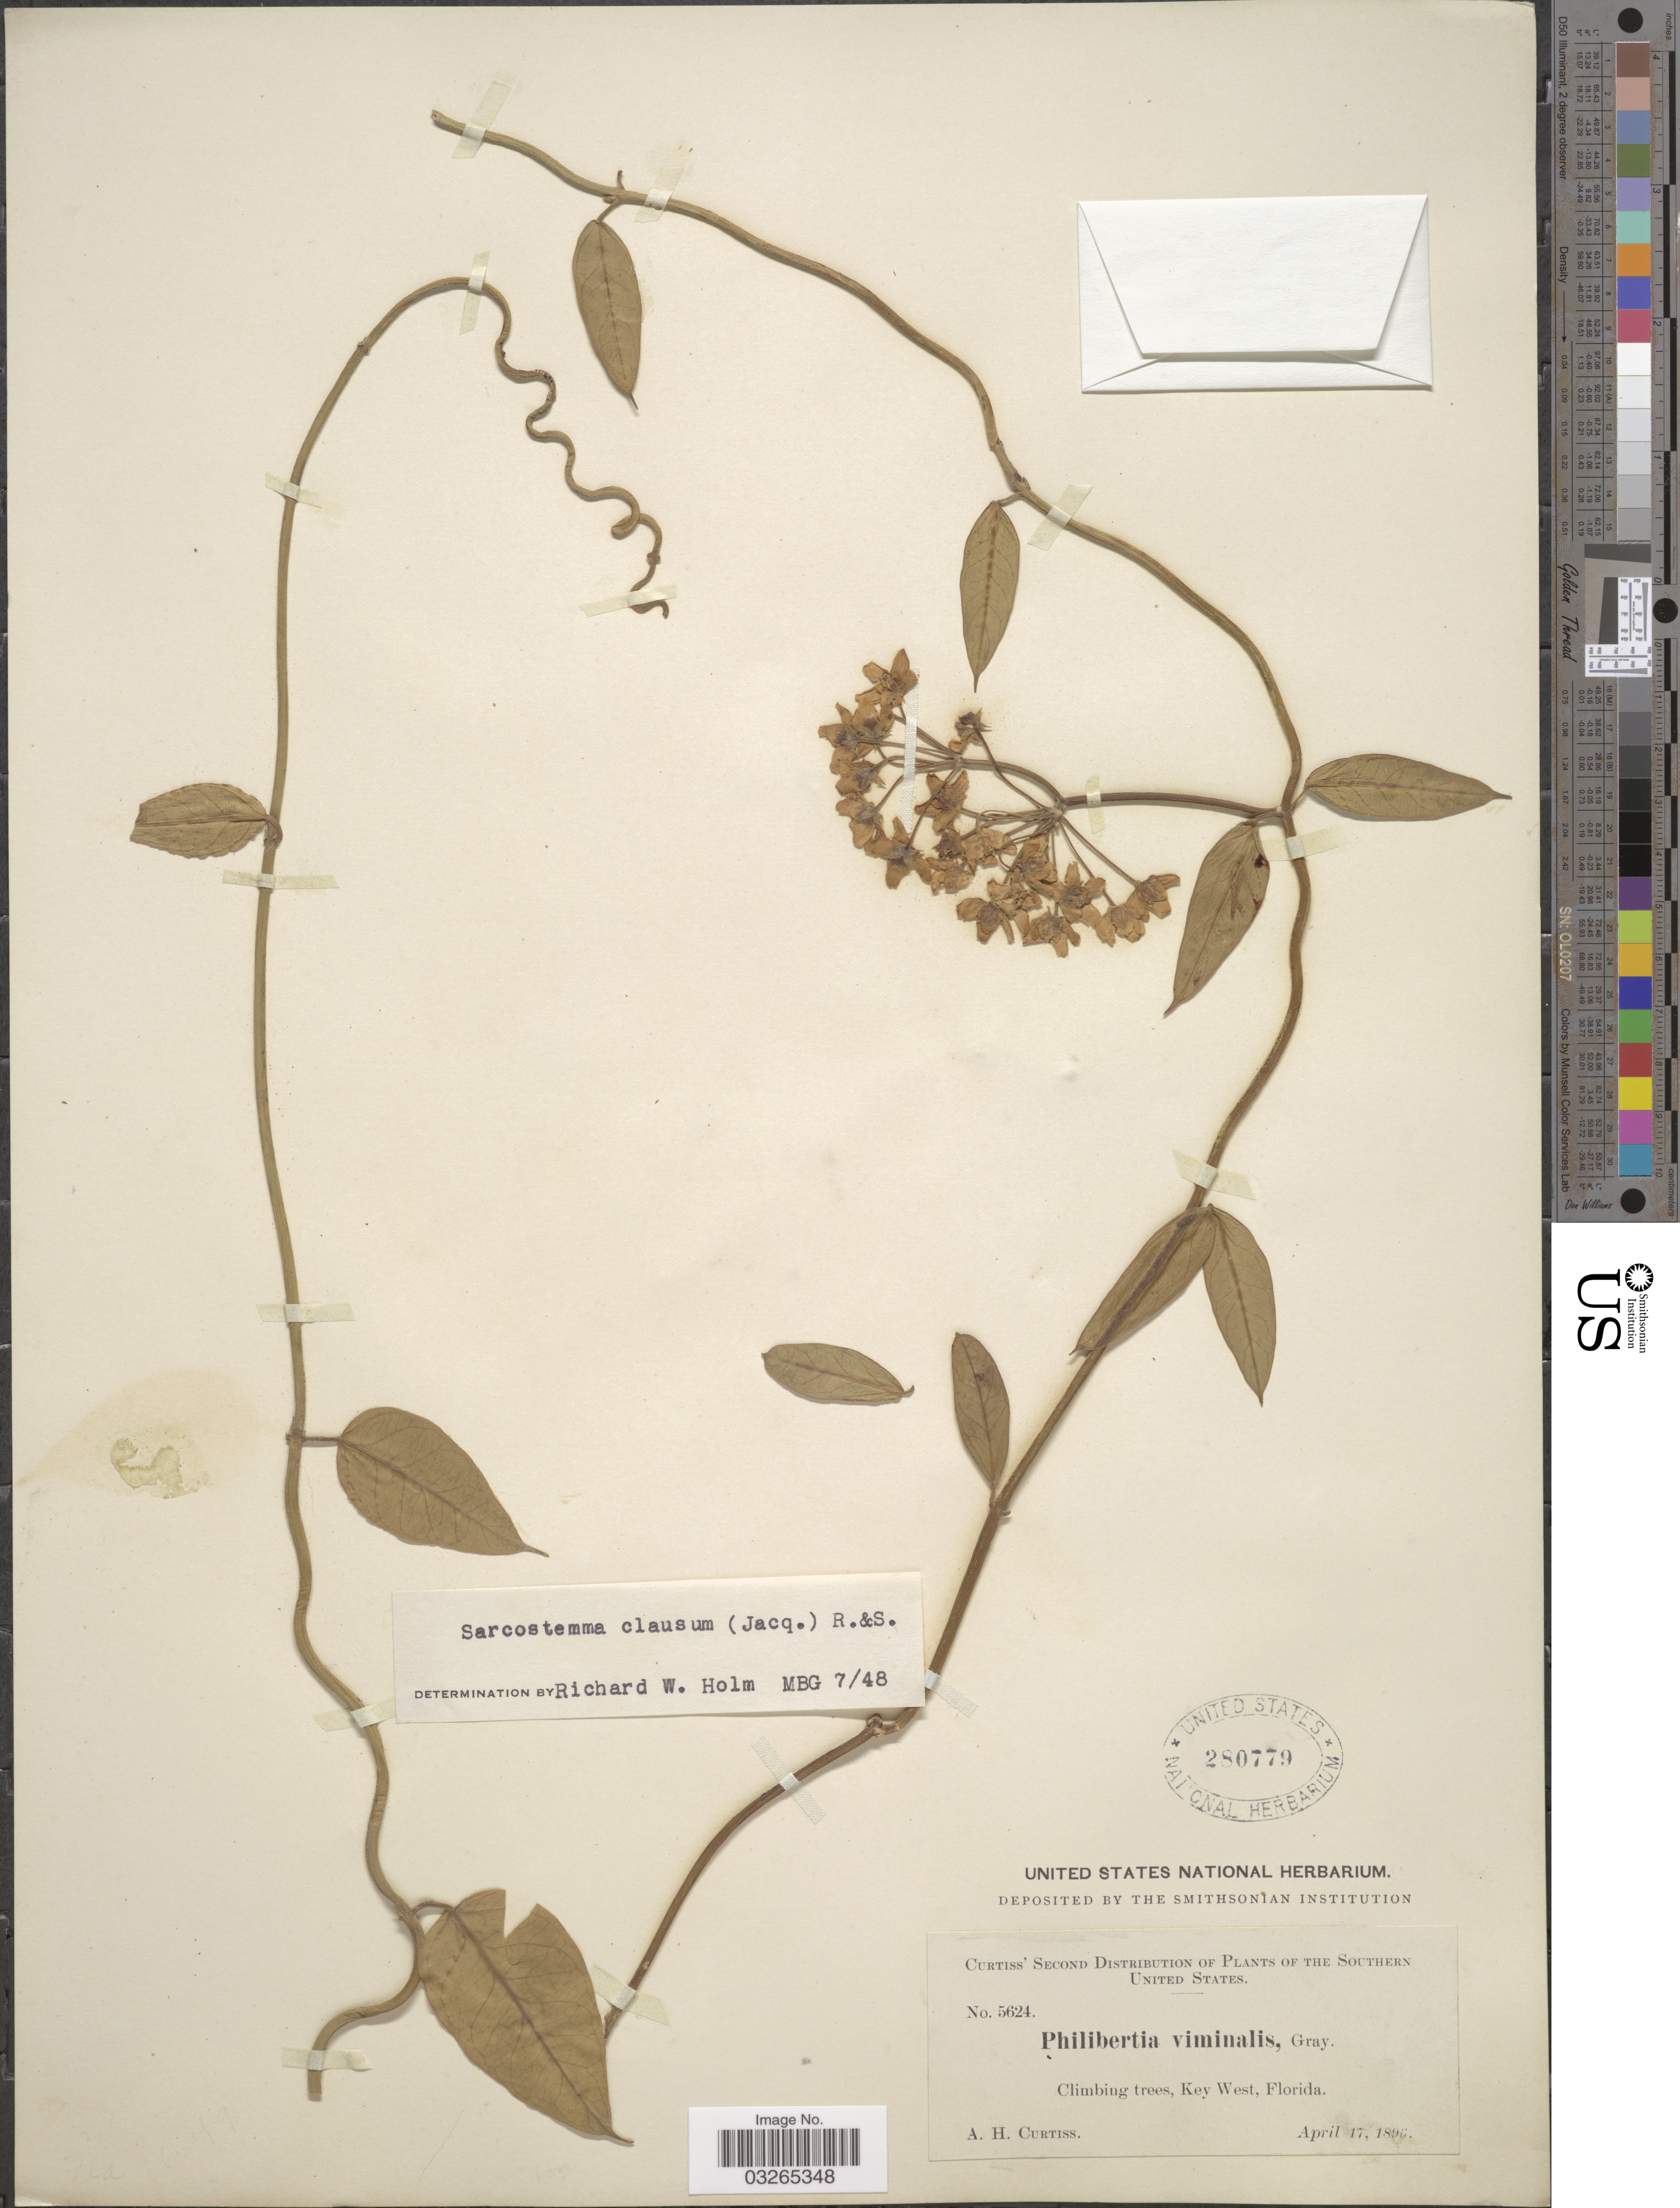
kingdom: Plantae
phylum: Tracheophyta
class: Magnoliopsida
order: Gentianales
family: Apocynaceae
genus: Sarcostemma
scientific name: Sarcostemma clausum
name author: (Jacq.) Schult.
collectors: A. H. Curtiss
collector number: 5624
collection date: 1896-04-17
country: United States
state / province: Florida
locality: Southern United States. Climbing trees, Key West.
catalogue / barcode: US 280779